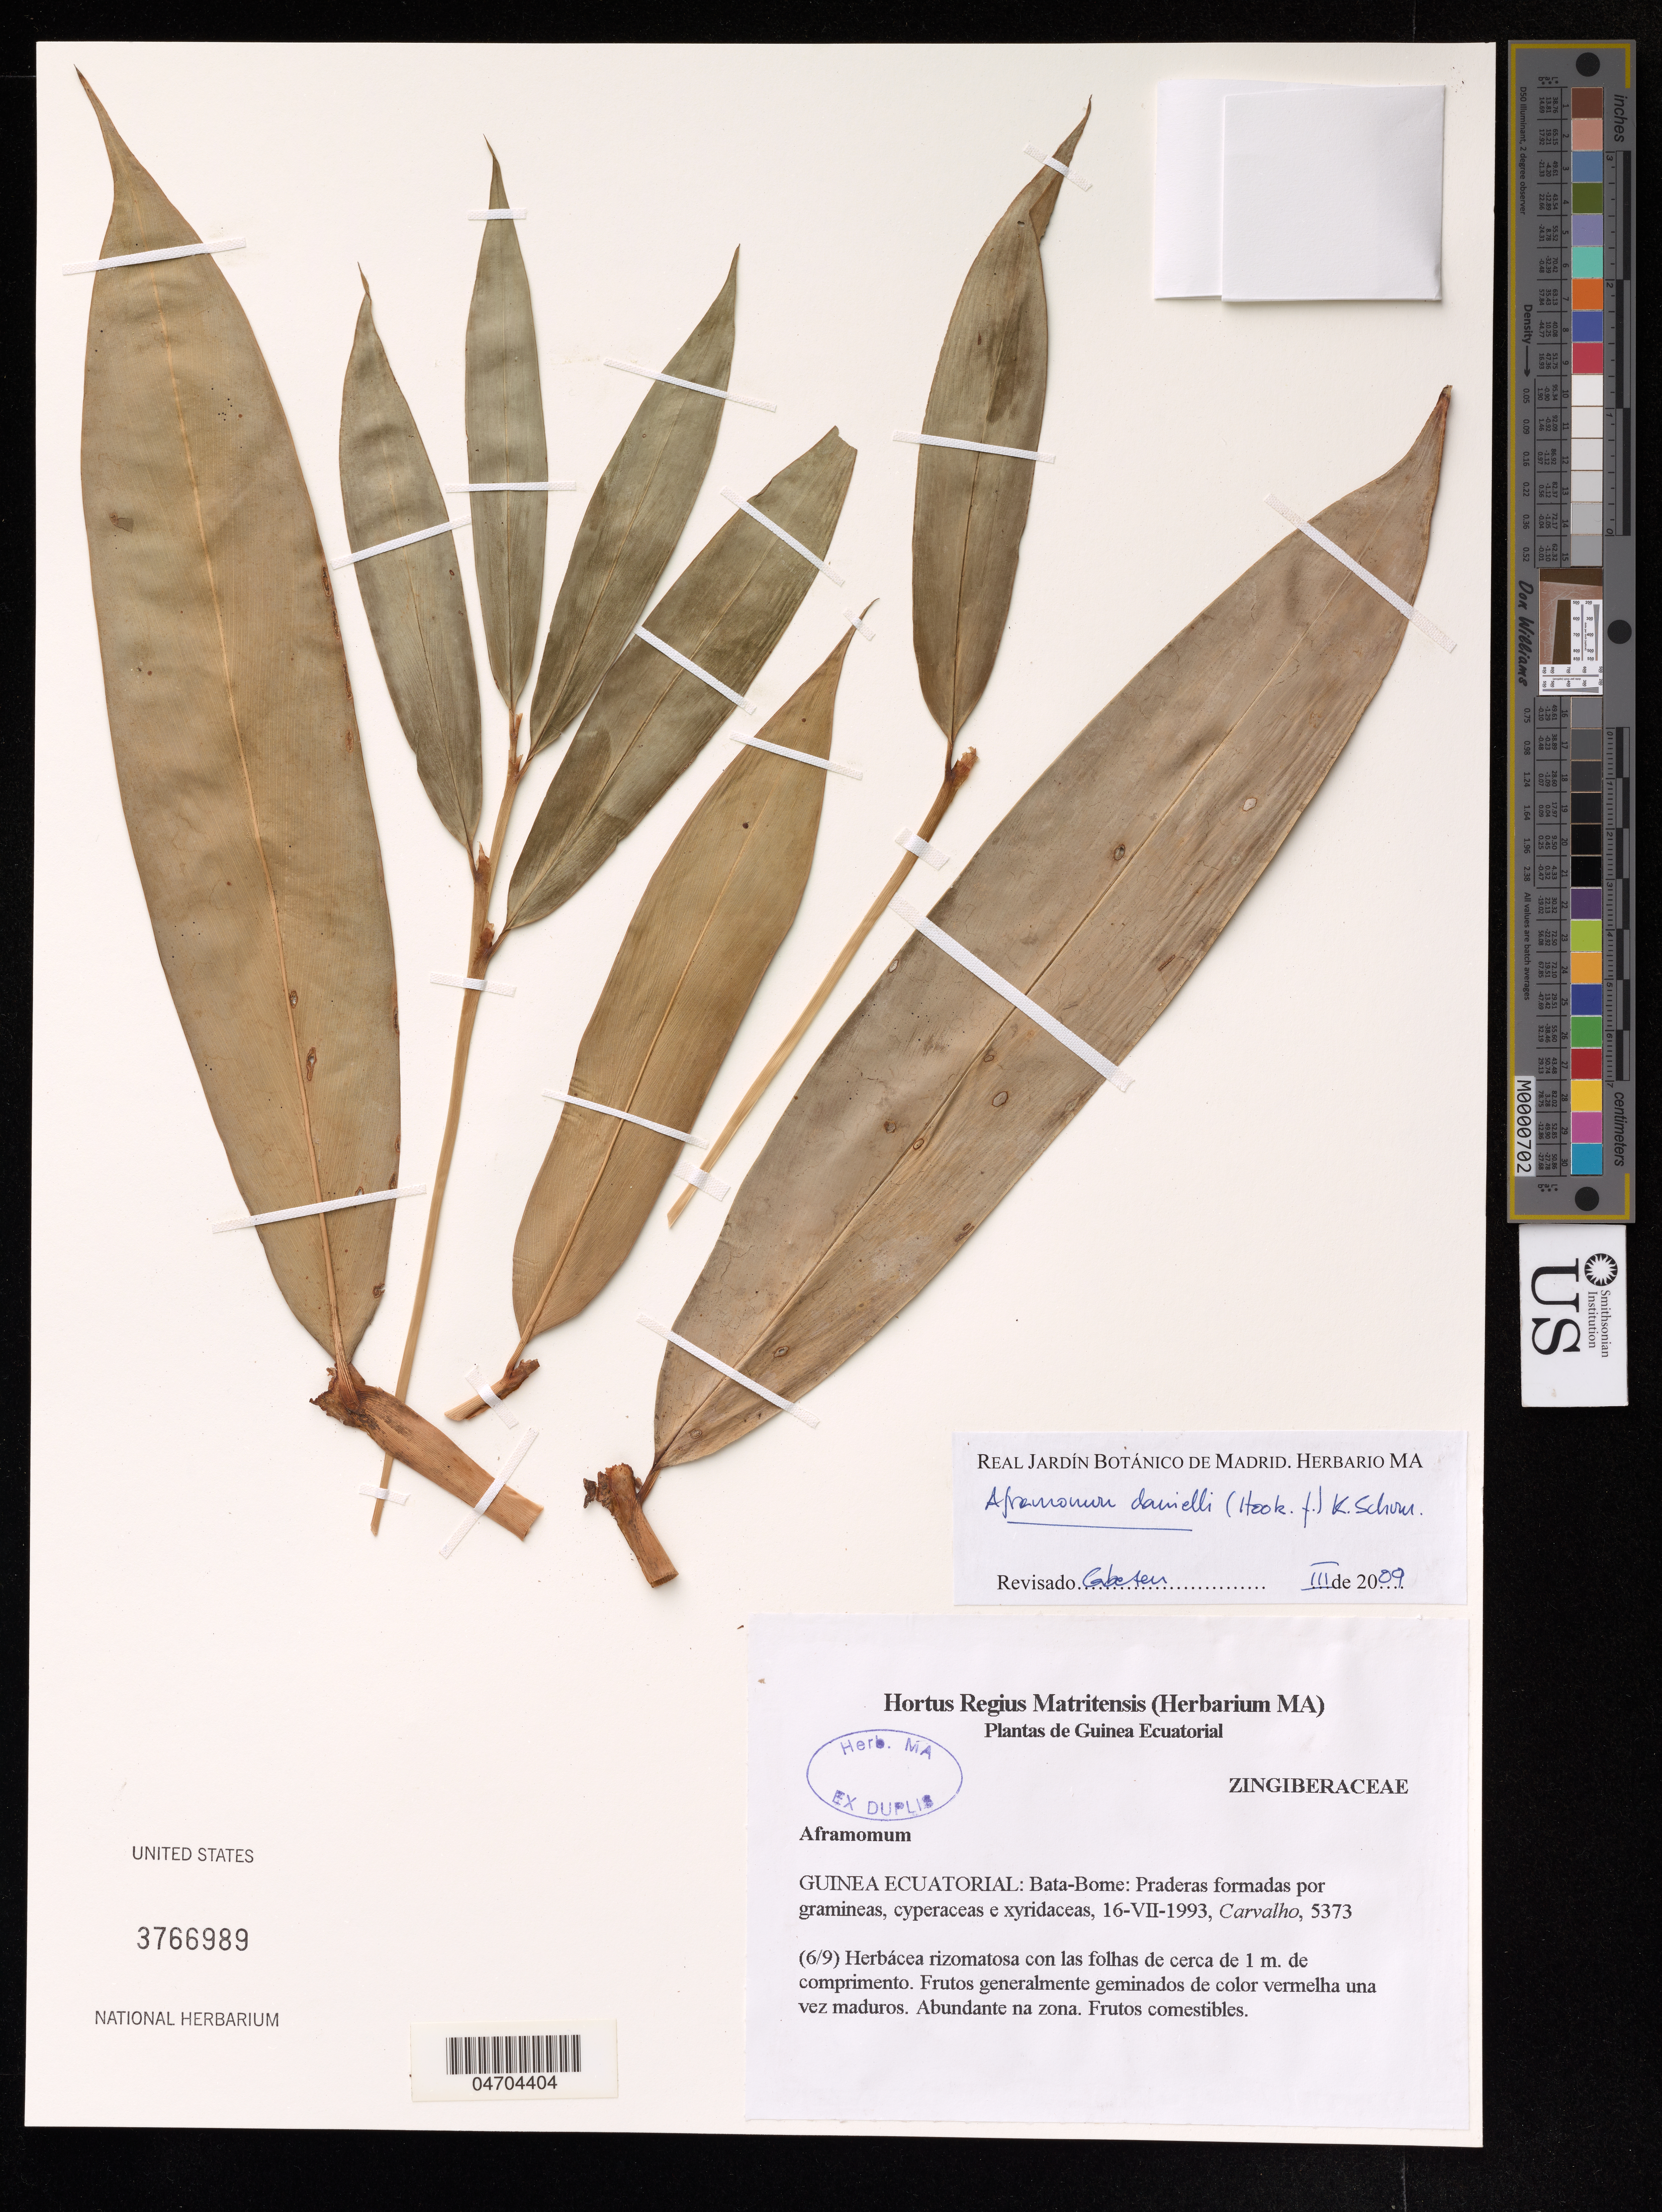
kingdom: Plantae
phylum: Tracheophyta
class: Liliopsida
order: Zingiberales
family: Zingiberaceae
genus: Aframomum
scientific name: Aframomum daniellii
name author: (Hook. f.) K. Schum.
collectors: -- Carvalho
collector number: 5373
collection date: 1993-07-16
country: Equatorial Guinea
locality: Bata-Bome.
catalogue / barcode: US 3766989